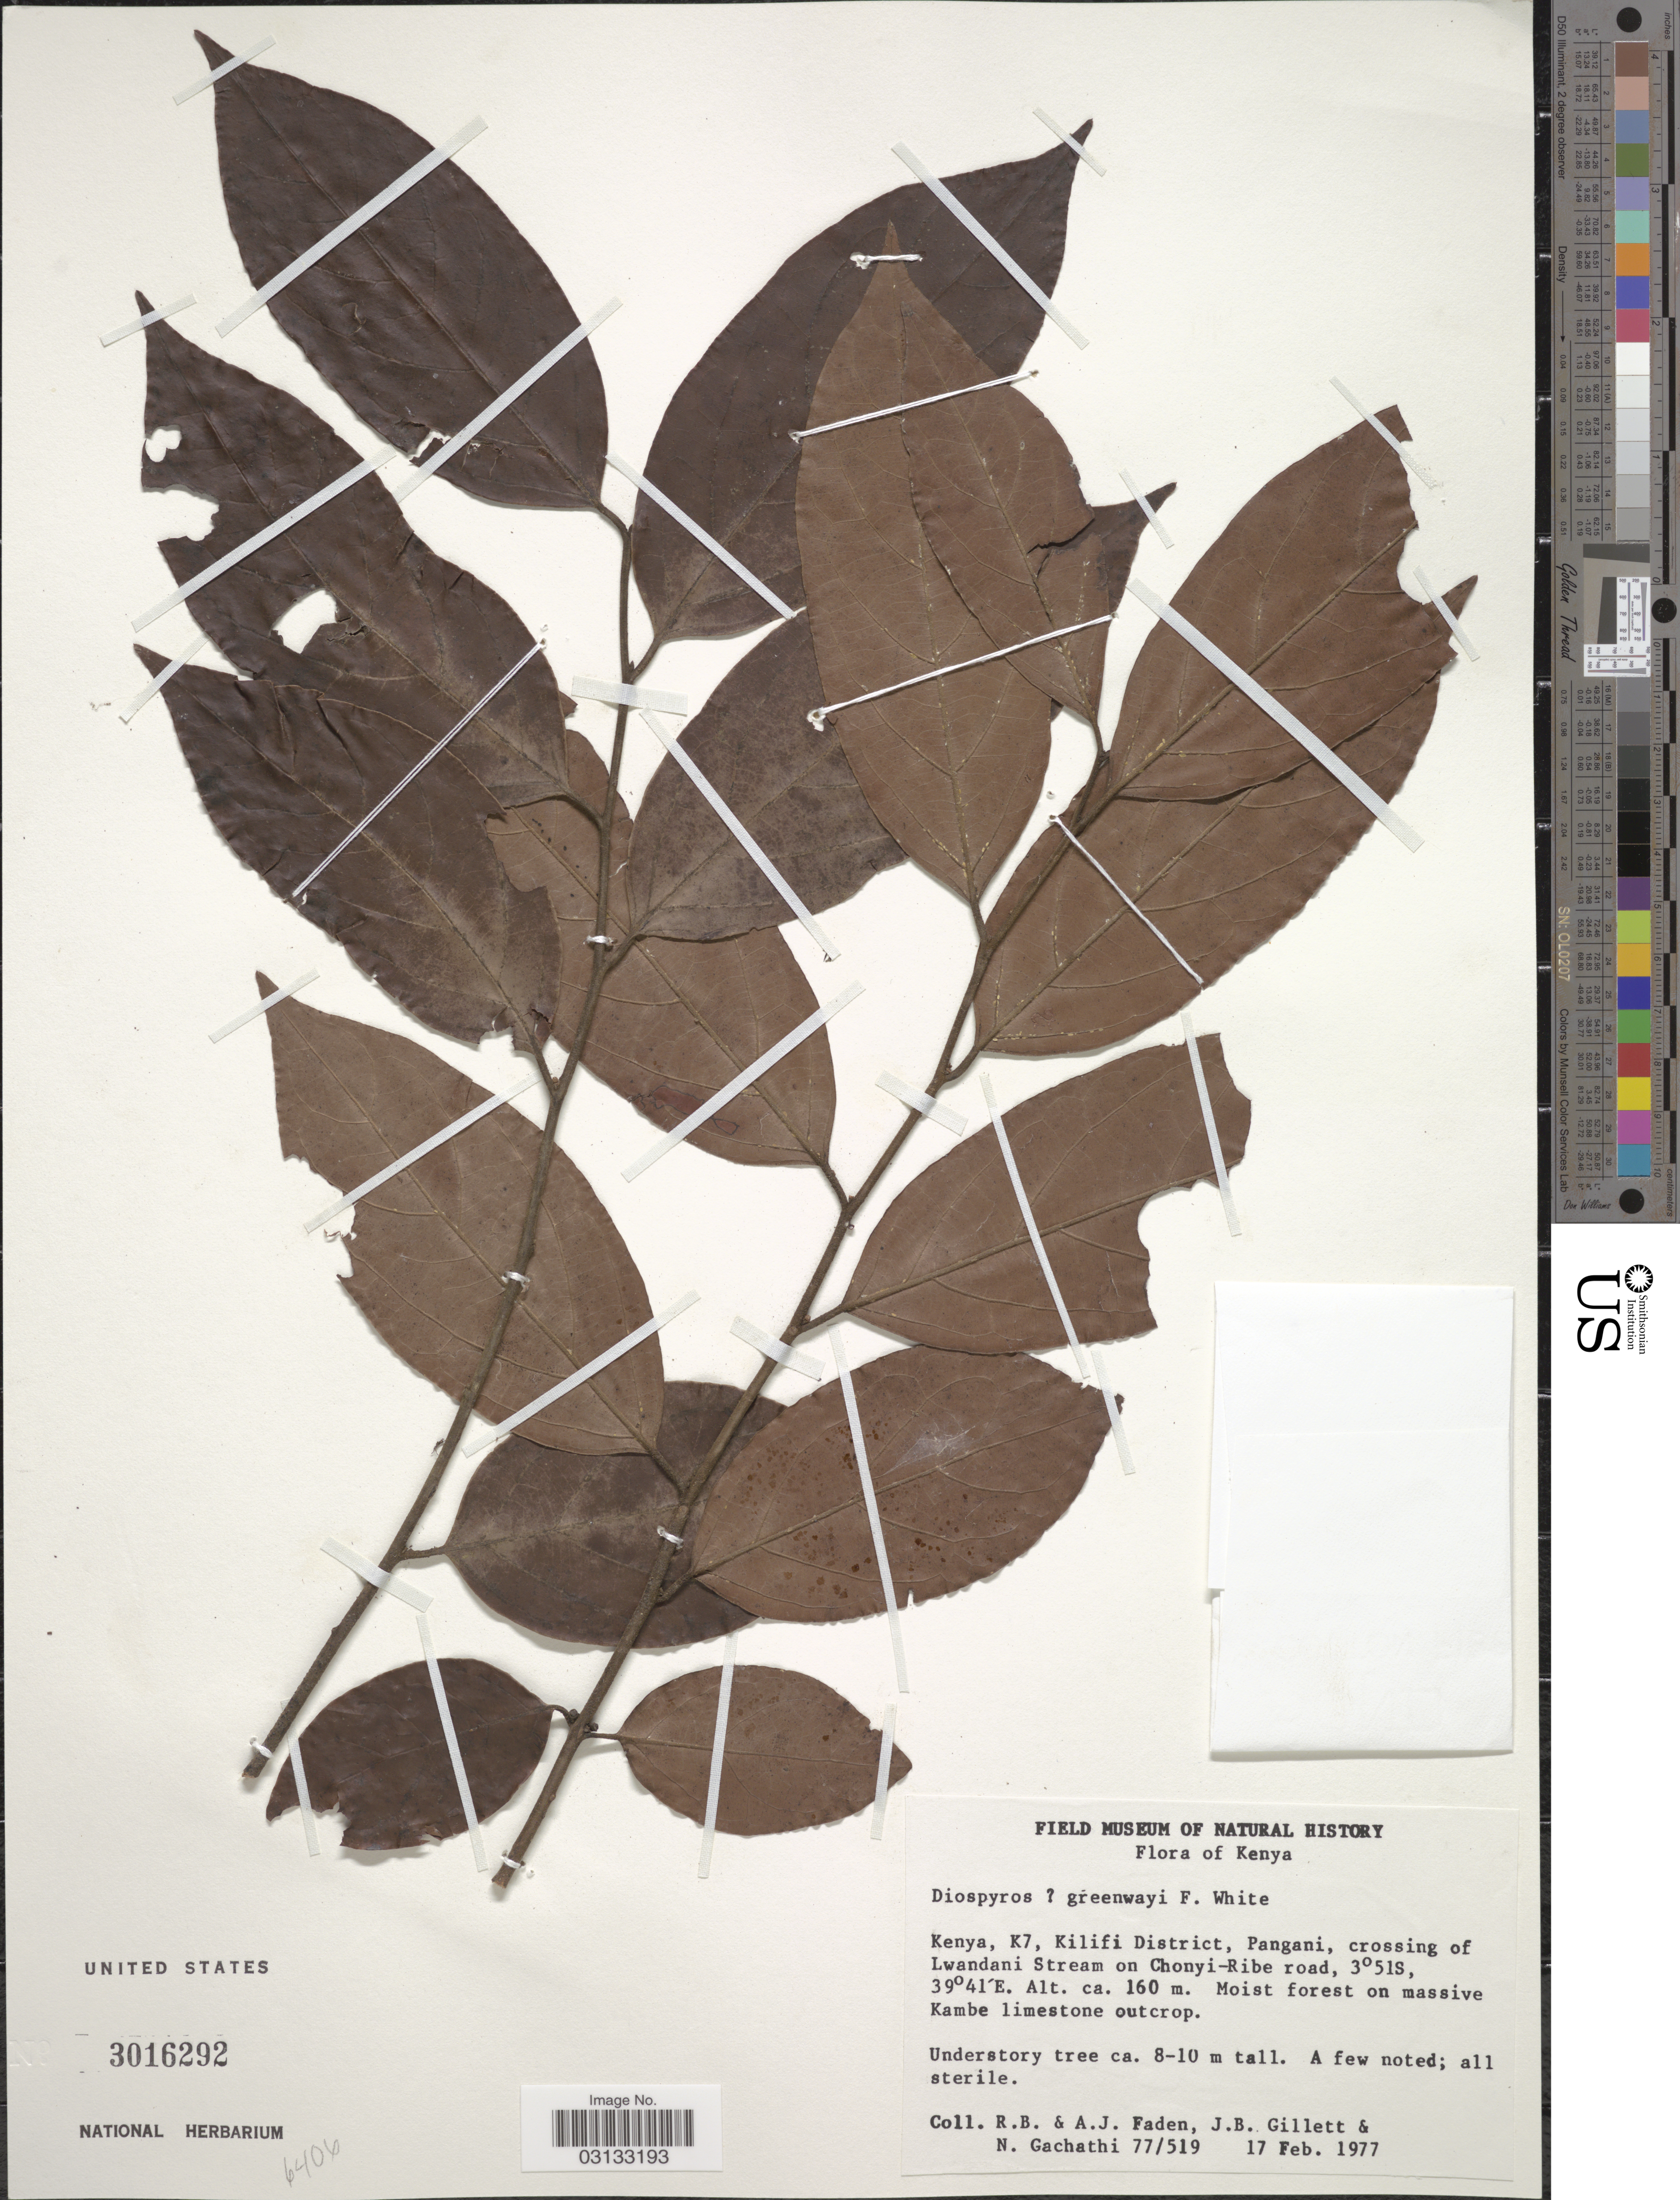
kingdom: Plantae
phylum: Tracheophyta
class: Magnoliopsida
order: Ericales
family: Ebenaceae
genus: Diospyros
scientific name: Diospyros greenwayi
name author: F. White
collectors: R. B. Faden, A. J. Faden & N. Gachathi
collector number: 77/519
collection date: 1977-02-17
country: Kenya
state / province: Kilifi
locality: Kenya, K7, Kilifi District, Pangani, crossing of Lwandani Stream on Chonyi-Ribe road.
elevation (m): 160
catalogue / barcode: US 3016292